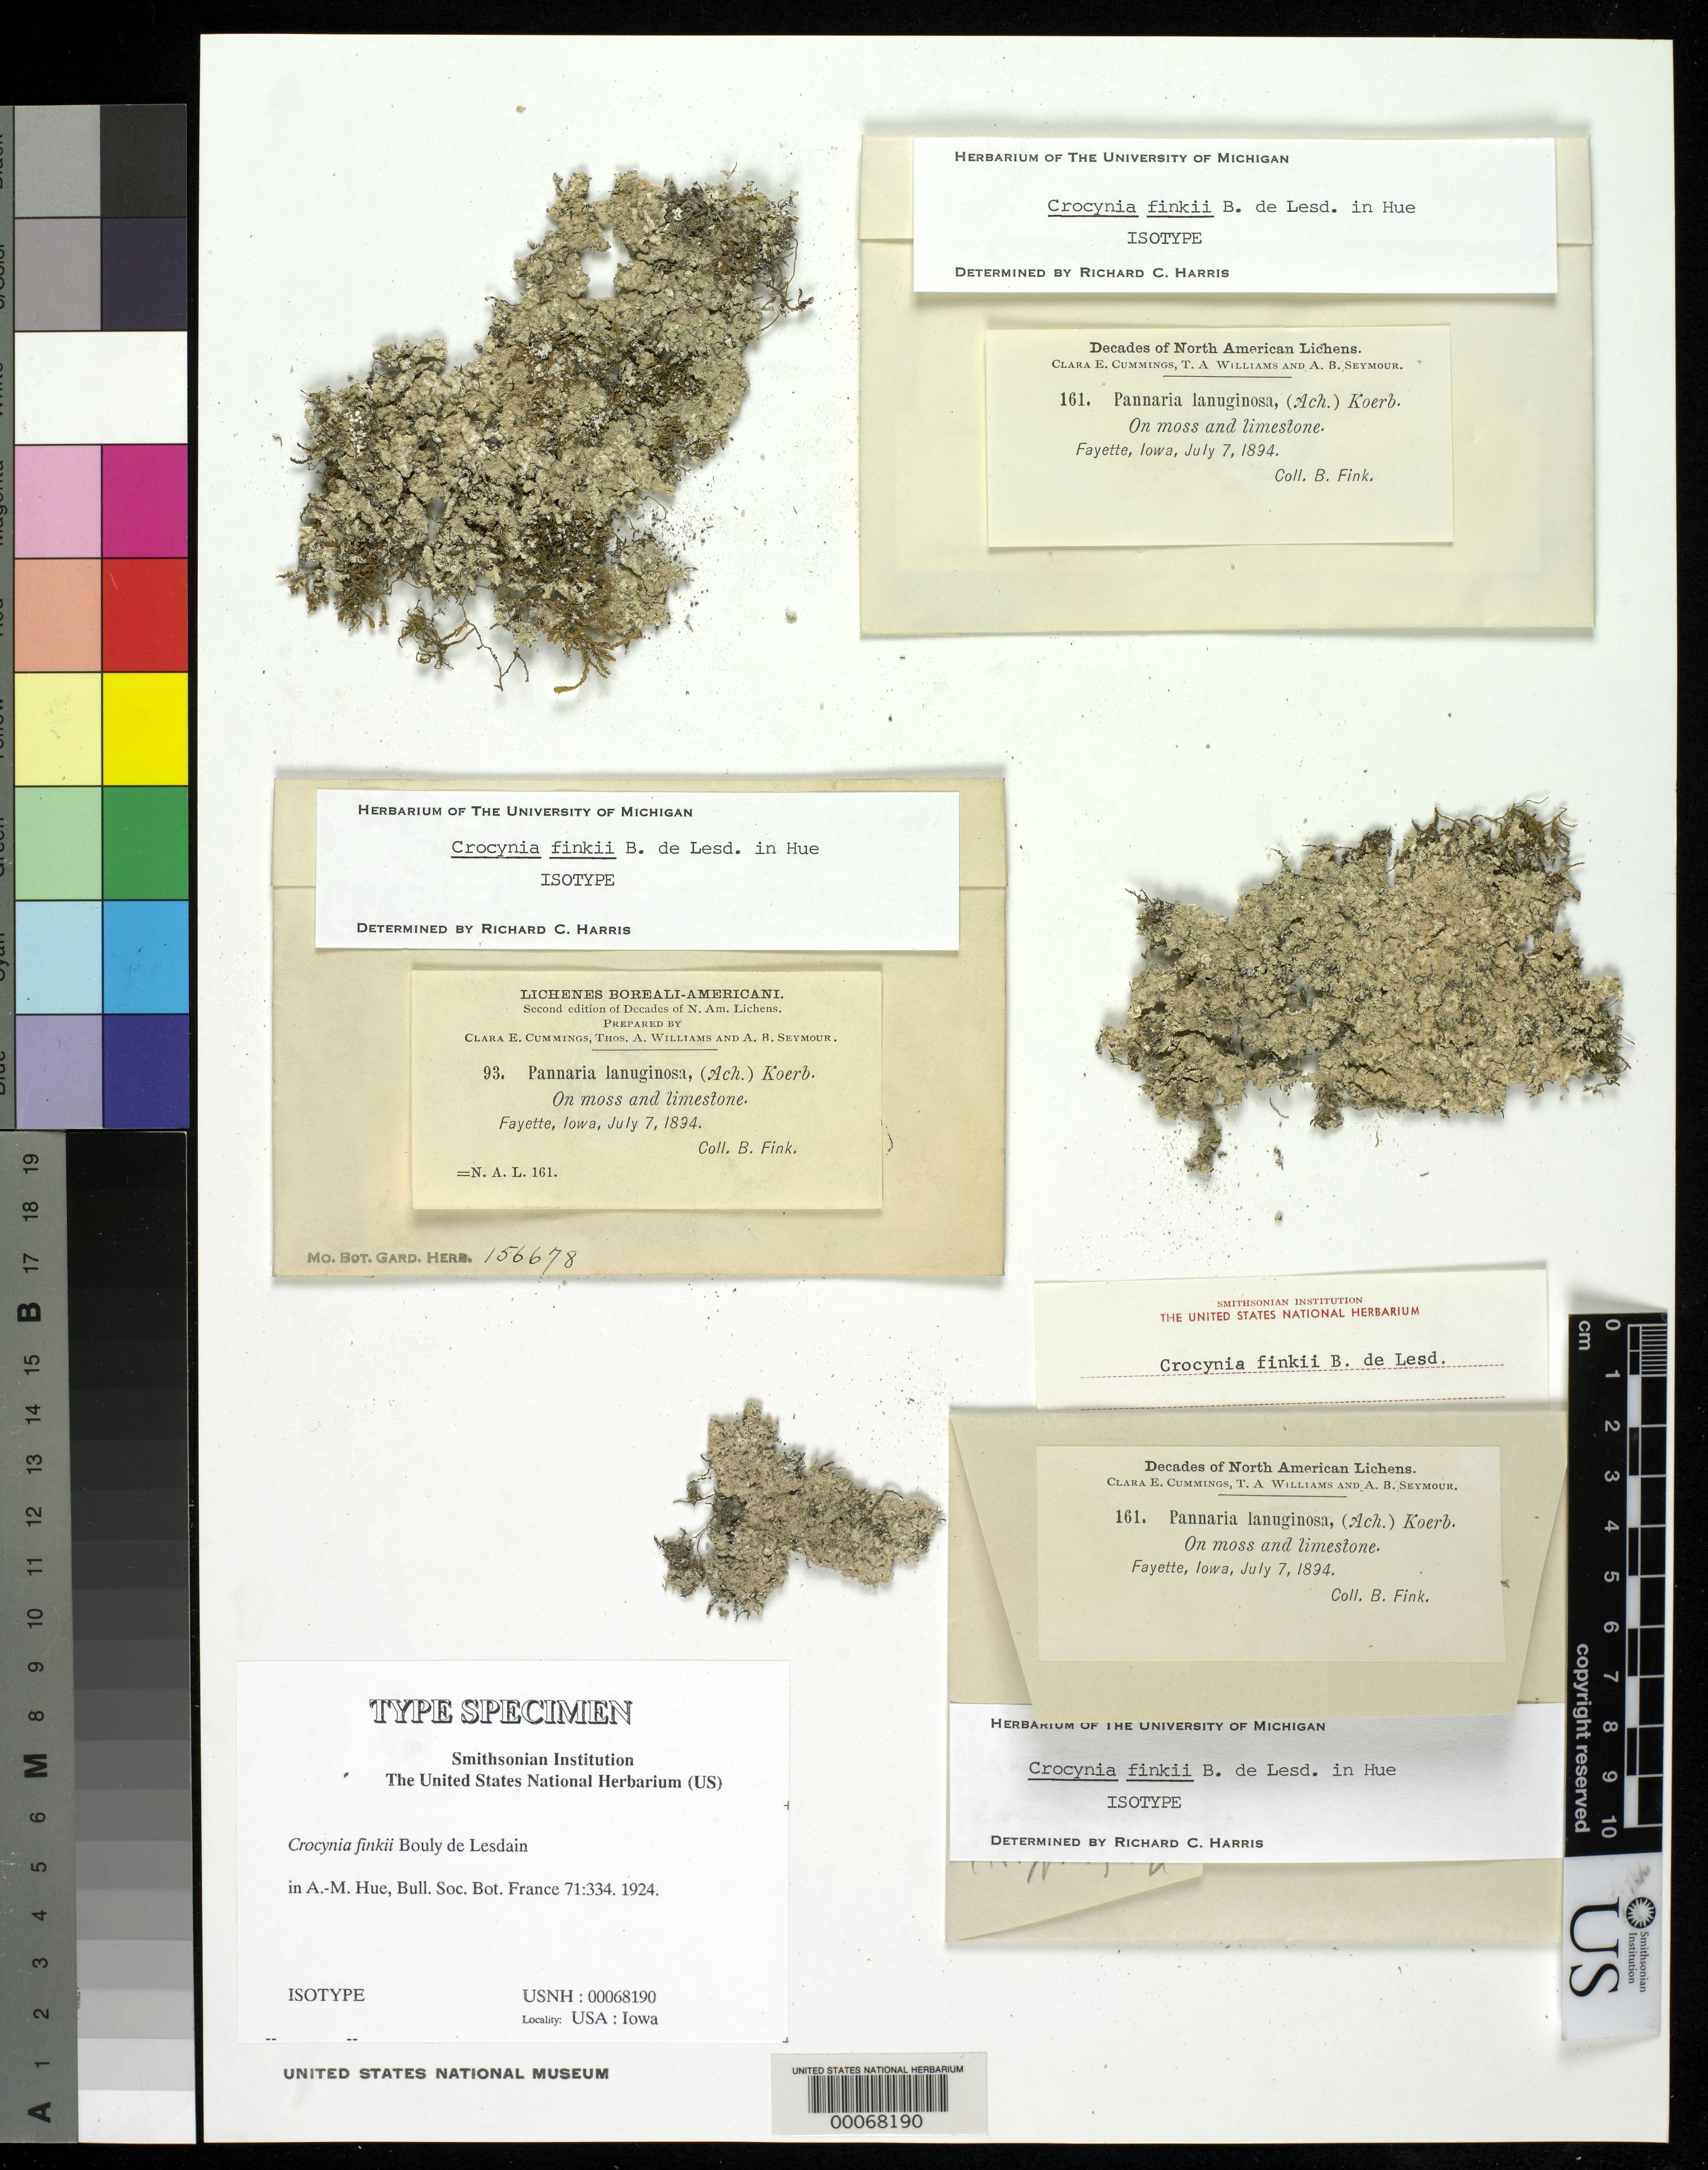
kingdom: Fungi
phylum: Ascomycota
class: Lecanoromycetes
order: Lecanorales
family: Ramalinaceae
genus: Crocynia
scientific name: Crocynia finkii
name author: B. de Lesd. in Hue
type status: Isotype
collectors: B. Fink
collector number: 93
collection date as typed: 07 Jul 1894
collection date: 1894-07-07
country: United States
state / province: Iowa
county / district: Fayette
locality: Fayette.